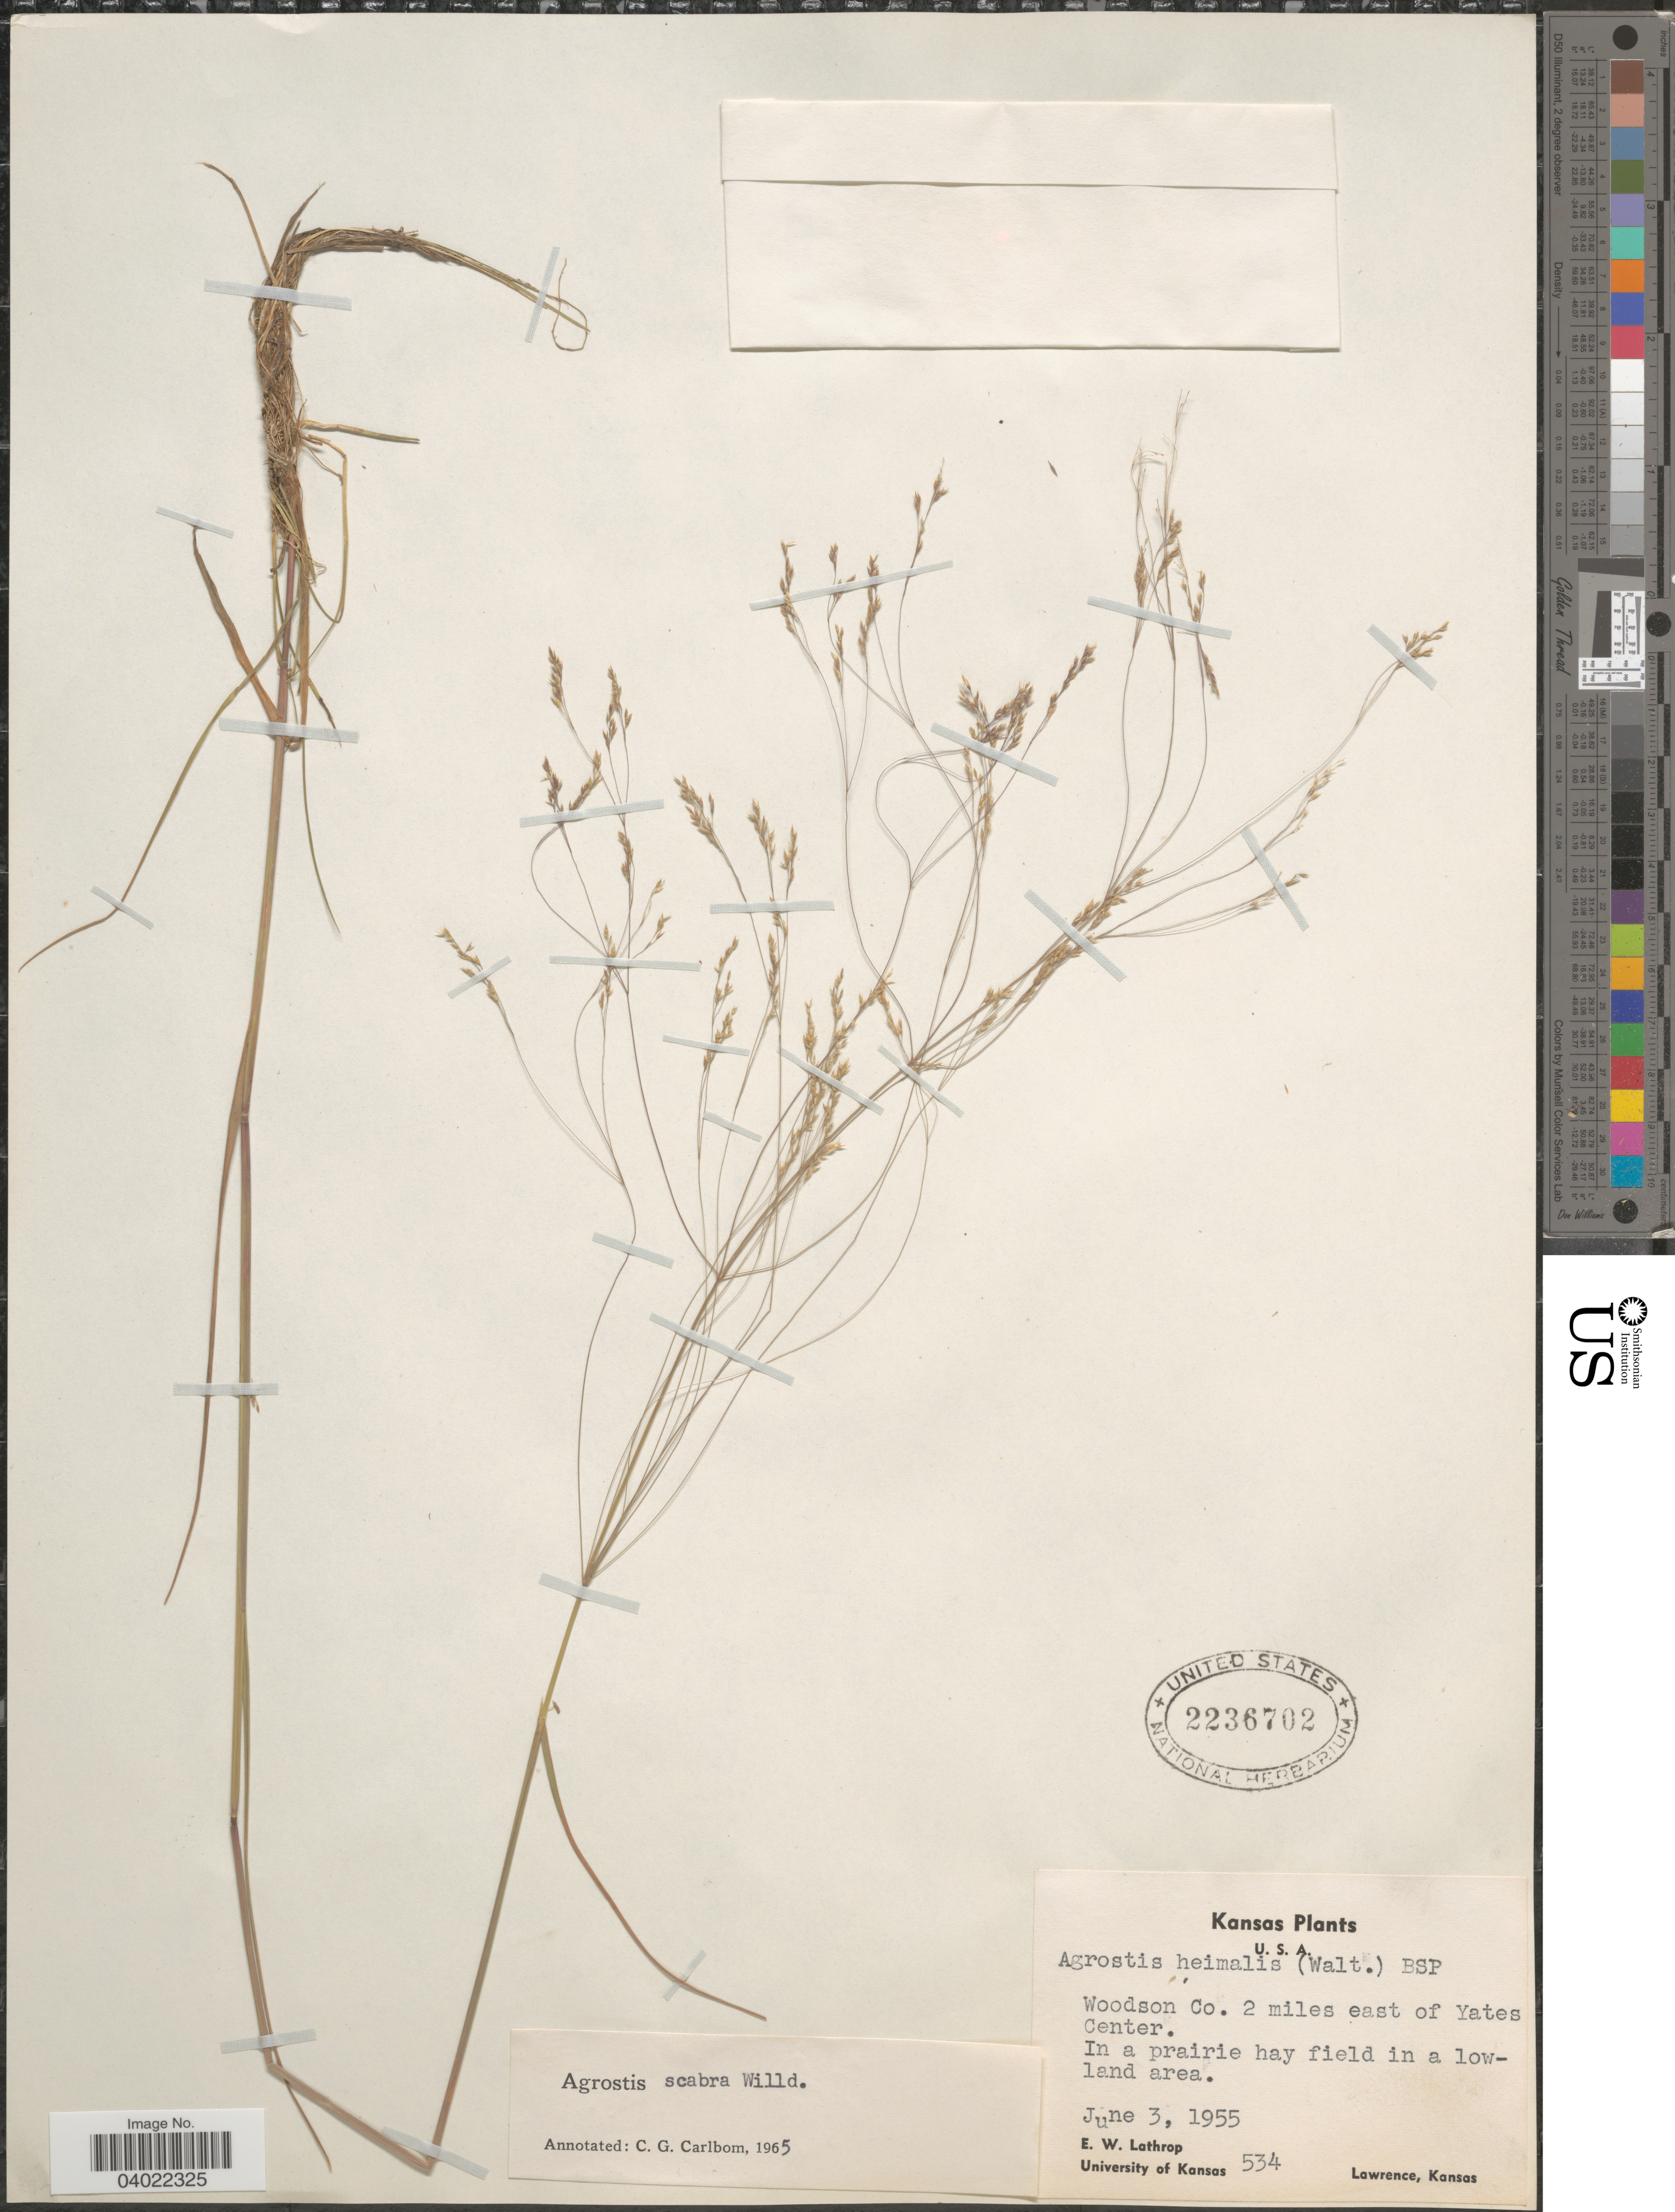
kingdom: Plantae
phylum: Tracheophyta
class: Liliopsida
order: Poales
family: Poaceae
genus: Agrostis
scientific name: Agrostis scabra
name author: Willd.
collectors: E. W. Lathrop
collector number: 534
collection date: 1955-06-03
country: United States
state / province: Kansas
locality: Woodson Co. 2 miles east of Yates Center.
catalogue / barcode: US 2236702